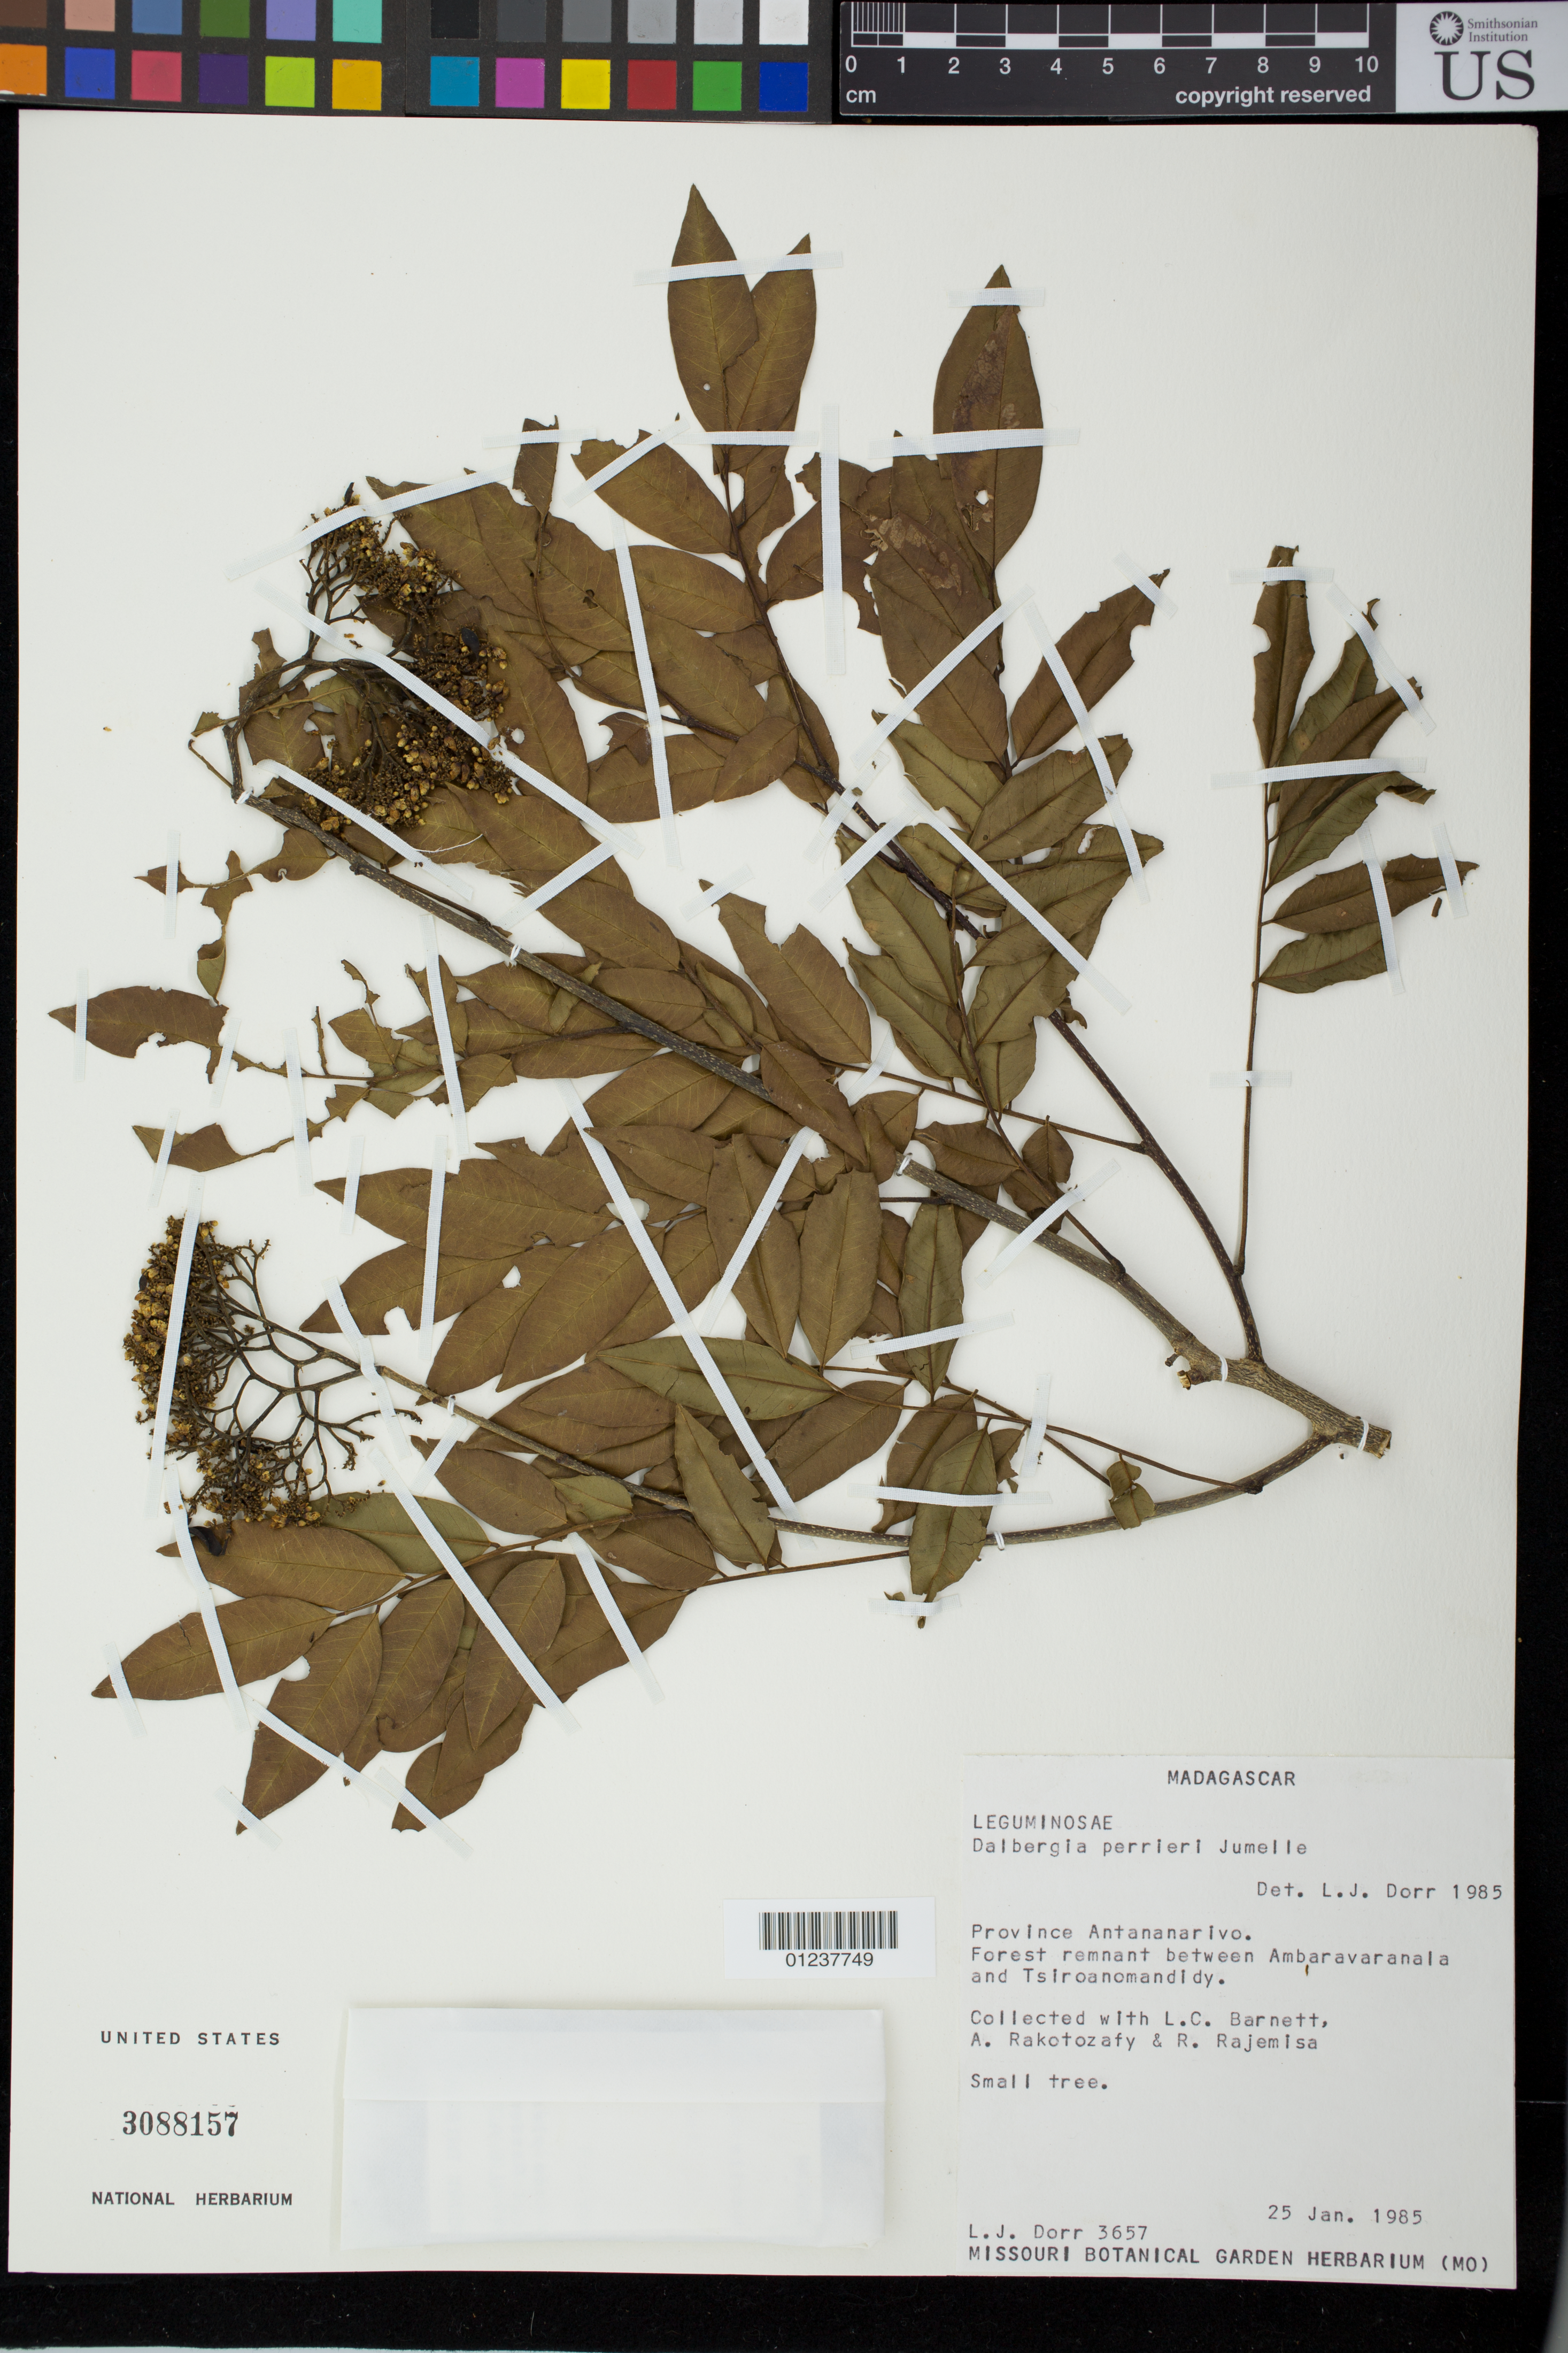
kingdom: Plantae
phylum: Tracheophyta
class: Magnoliopsida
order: Fabales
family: Fabaceae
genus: Dalbergia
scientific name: Dalbergia perrieri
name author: Jum.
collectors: L. J. Dorr, L. C. Barnett, A. Rakotozafy & R. Rajemisa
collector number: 3657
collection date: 1985-01-25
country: Madagascar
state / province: Bongolava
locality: Province Antanarivo: Forest remnant between Ambaravaranala and Tsiroanomandidy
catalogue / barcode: US 3088157